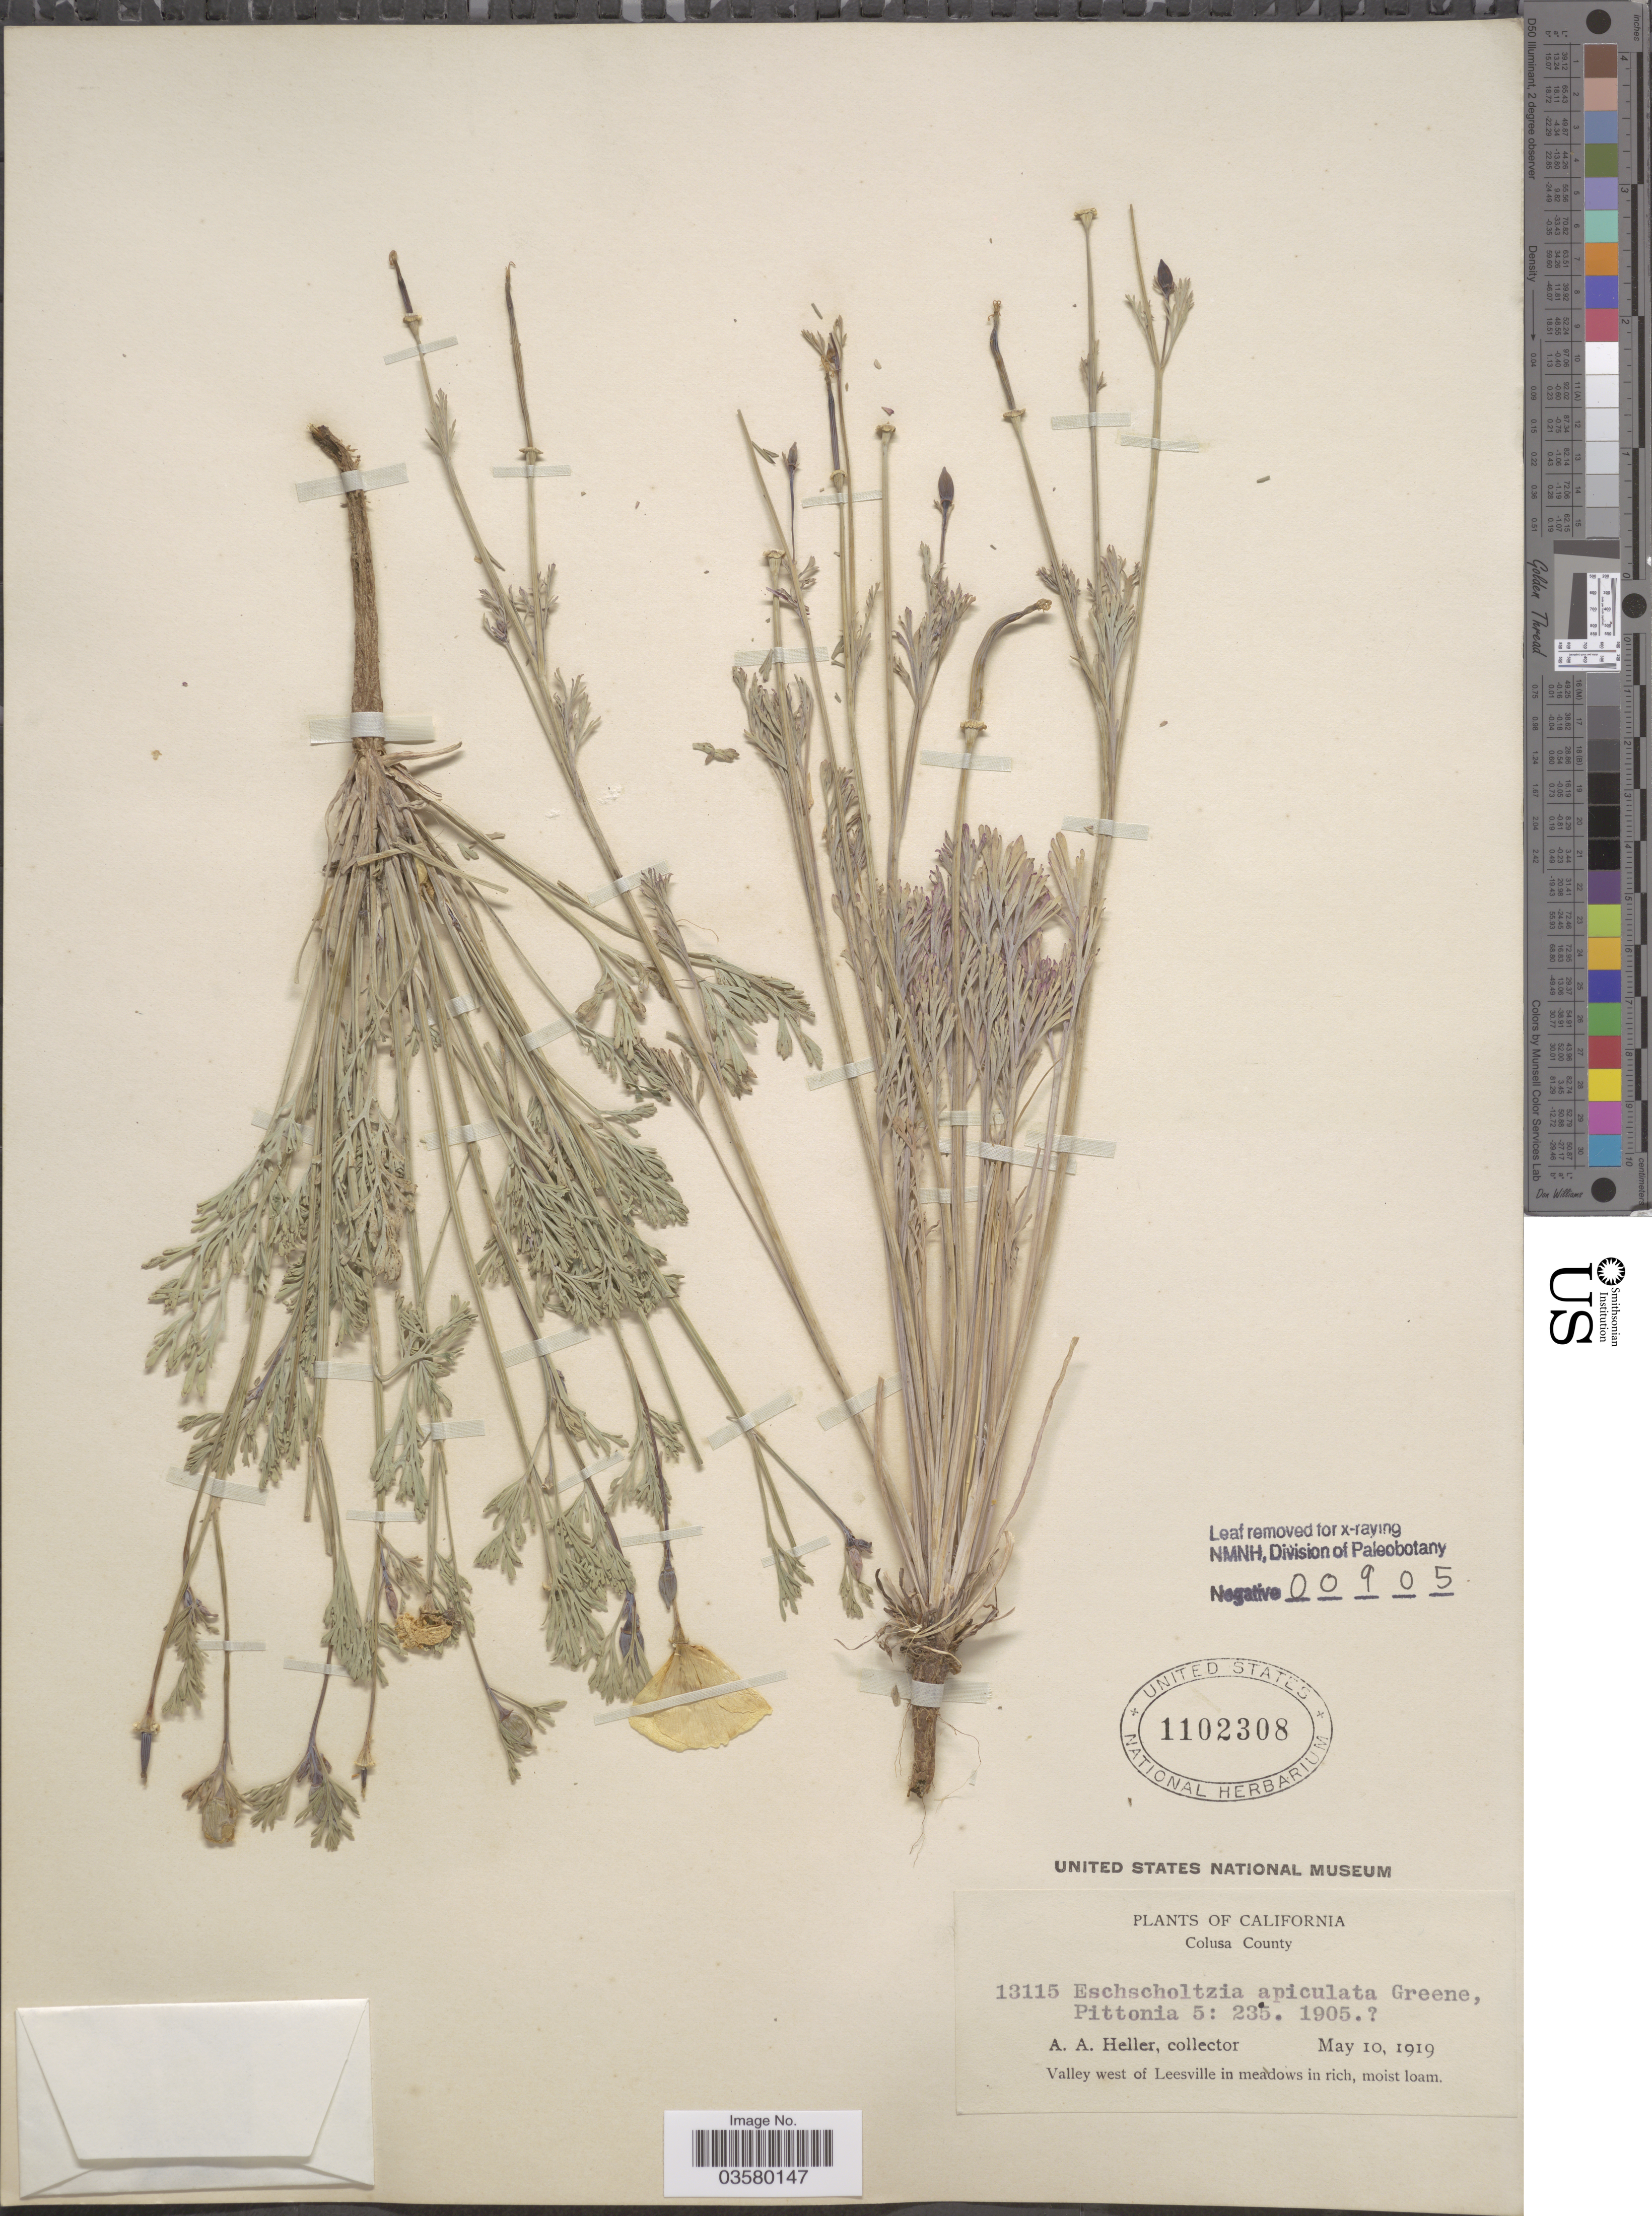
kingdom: Plantae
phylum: Tracheophyta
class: Magnoliopsida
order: Ranunculales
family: Papaveraceae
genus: Eschscholzia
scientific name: Eschscholzia apiculata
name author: Greene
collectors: A. A. Heller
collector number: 13115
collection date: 1919-05-10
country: United States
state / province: California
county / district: Colusa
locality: Colusa County. Valley west of Leesville in meadows in rich, moist loam.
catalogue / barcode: US 1102308